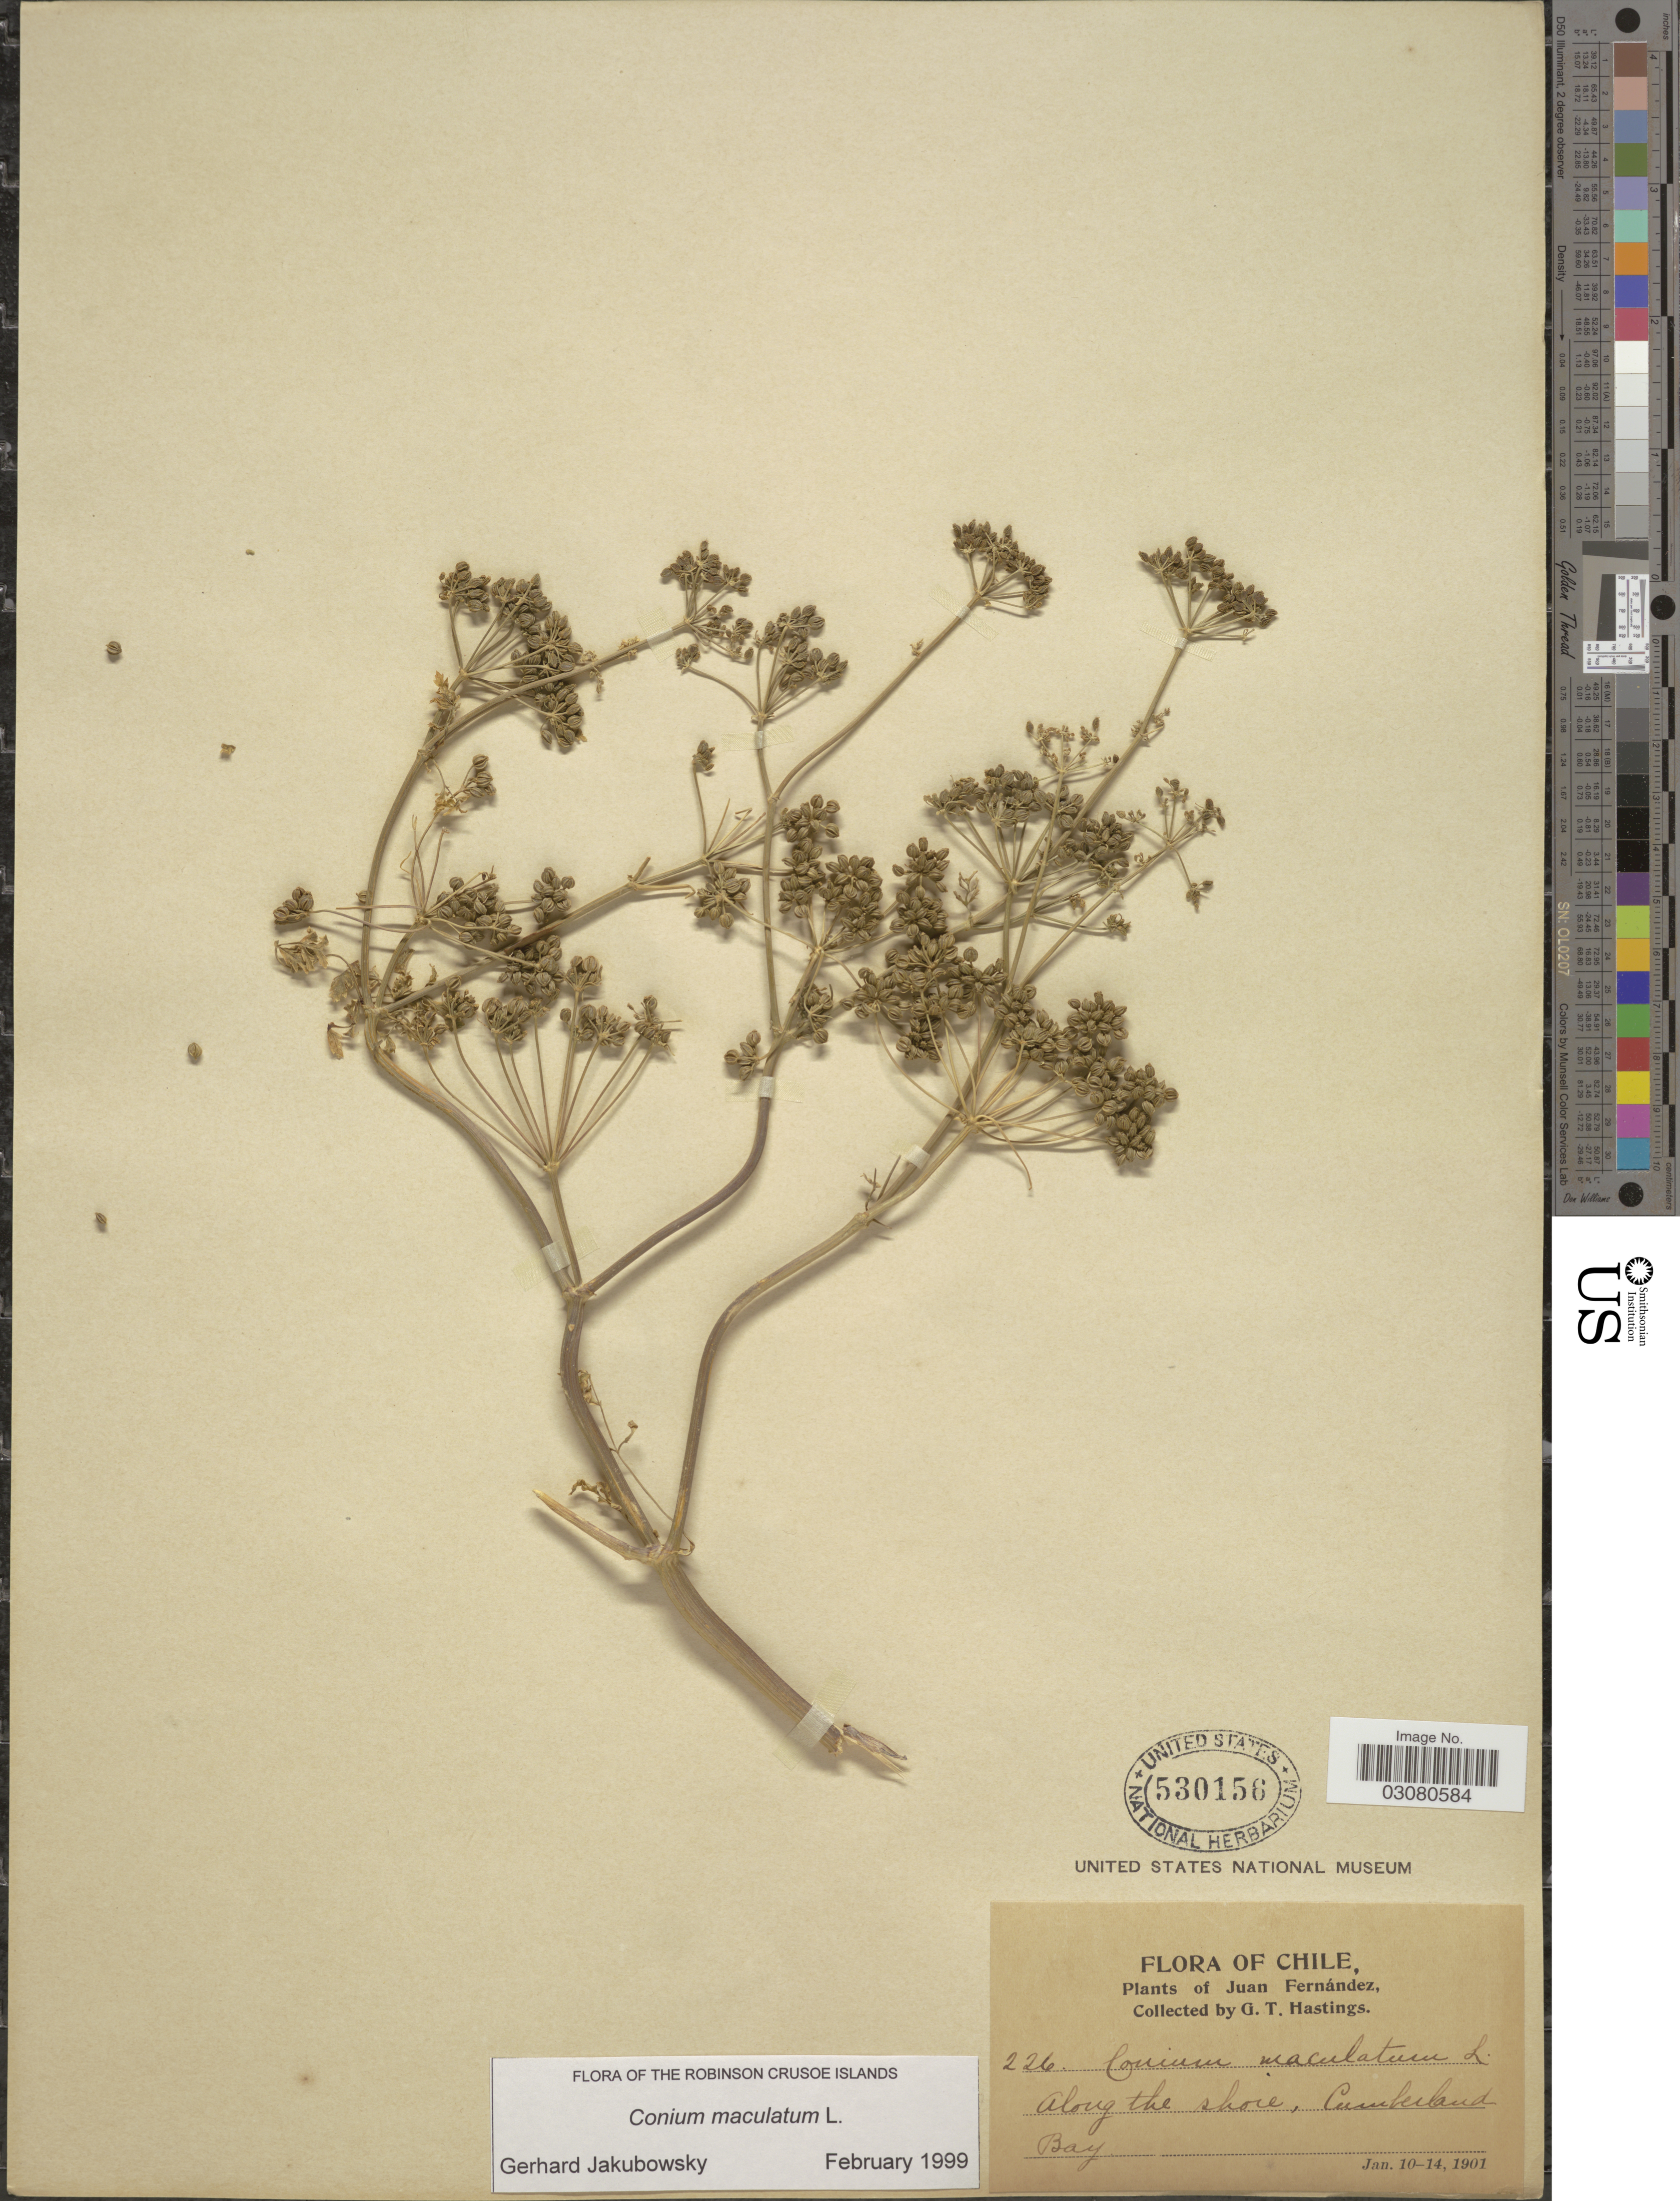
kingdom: Plantae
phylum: Tracheophyta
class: Magnoliopsida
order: Apiales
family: Apiaceae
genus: Conium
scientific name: Conium maculatum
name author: L.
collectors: G. Hastings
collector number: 226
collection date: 1901-01-10/1901-01-14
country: Chile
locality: Juan Fernández [unsure placement] Along the shore, Cumberland Bay.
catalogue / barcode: US 530156